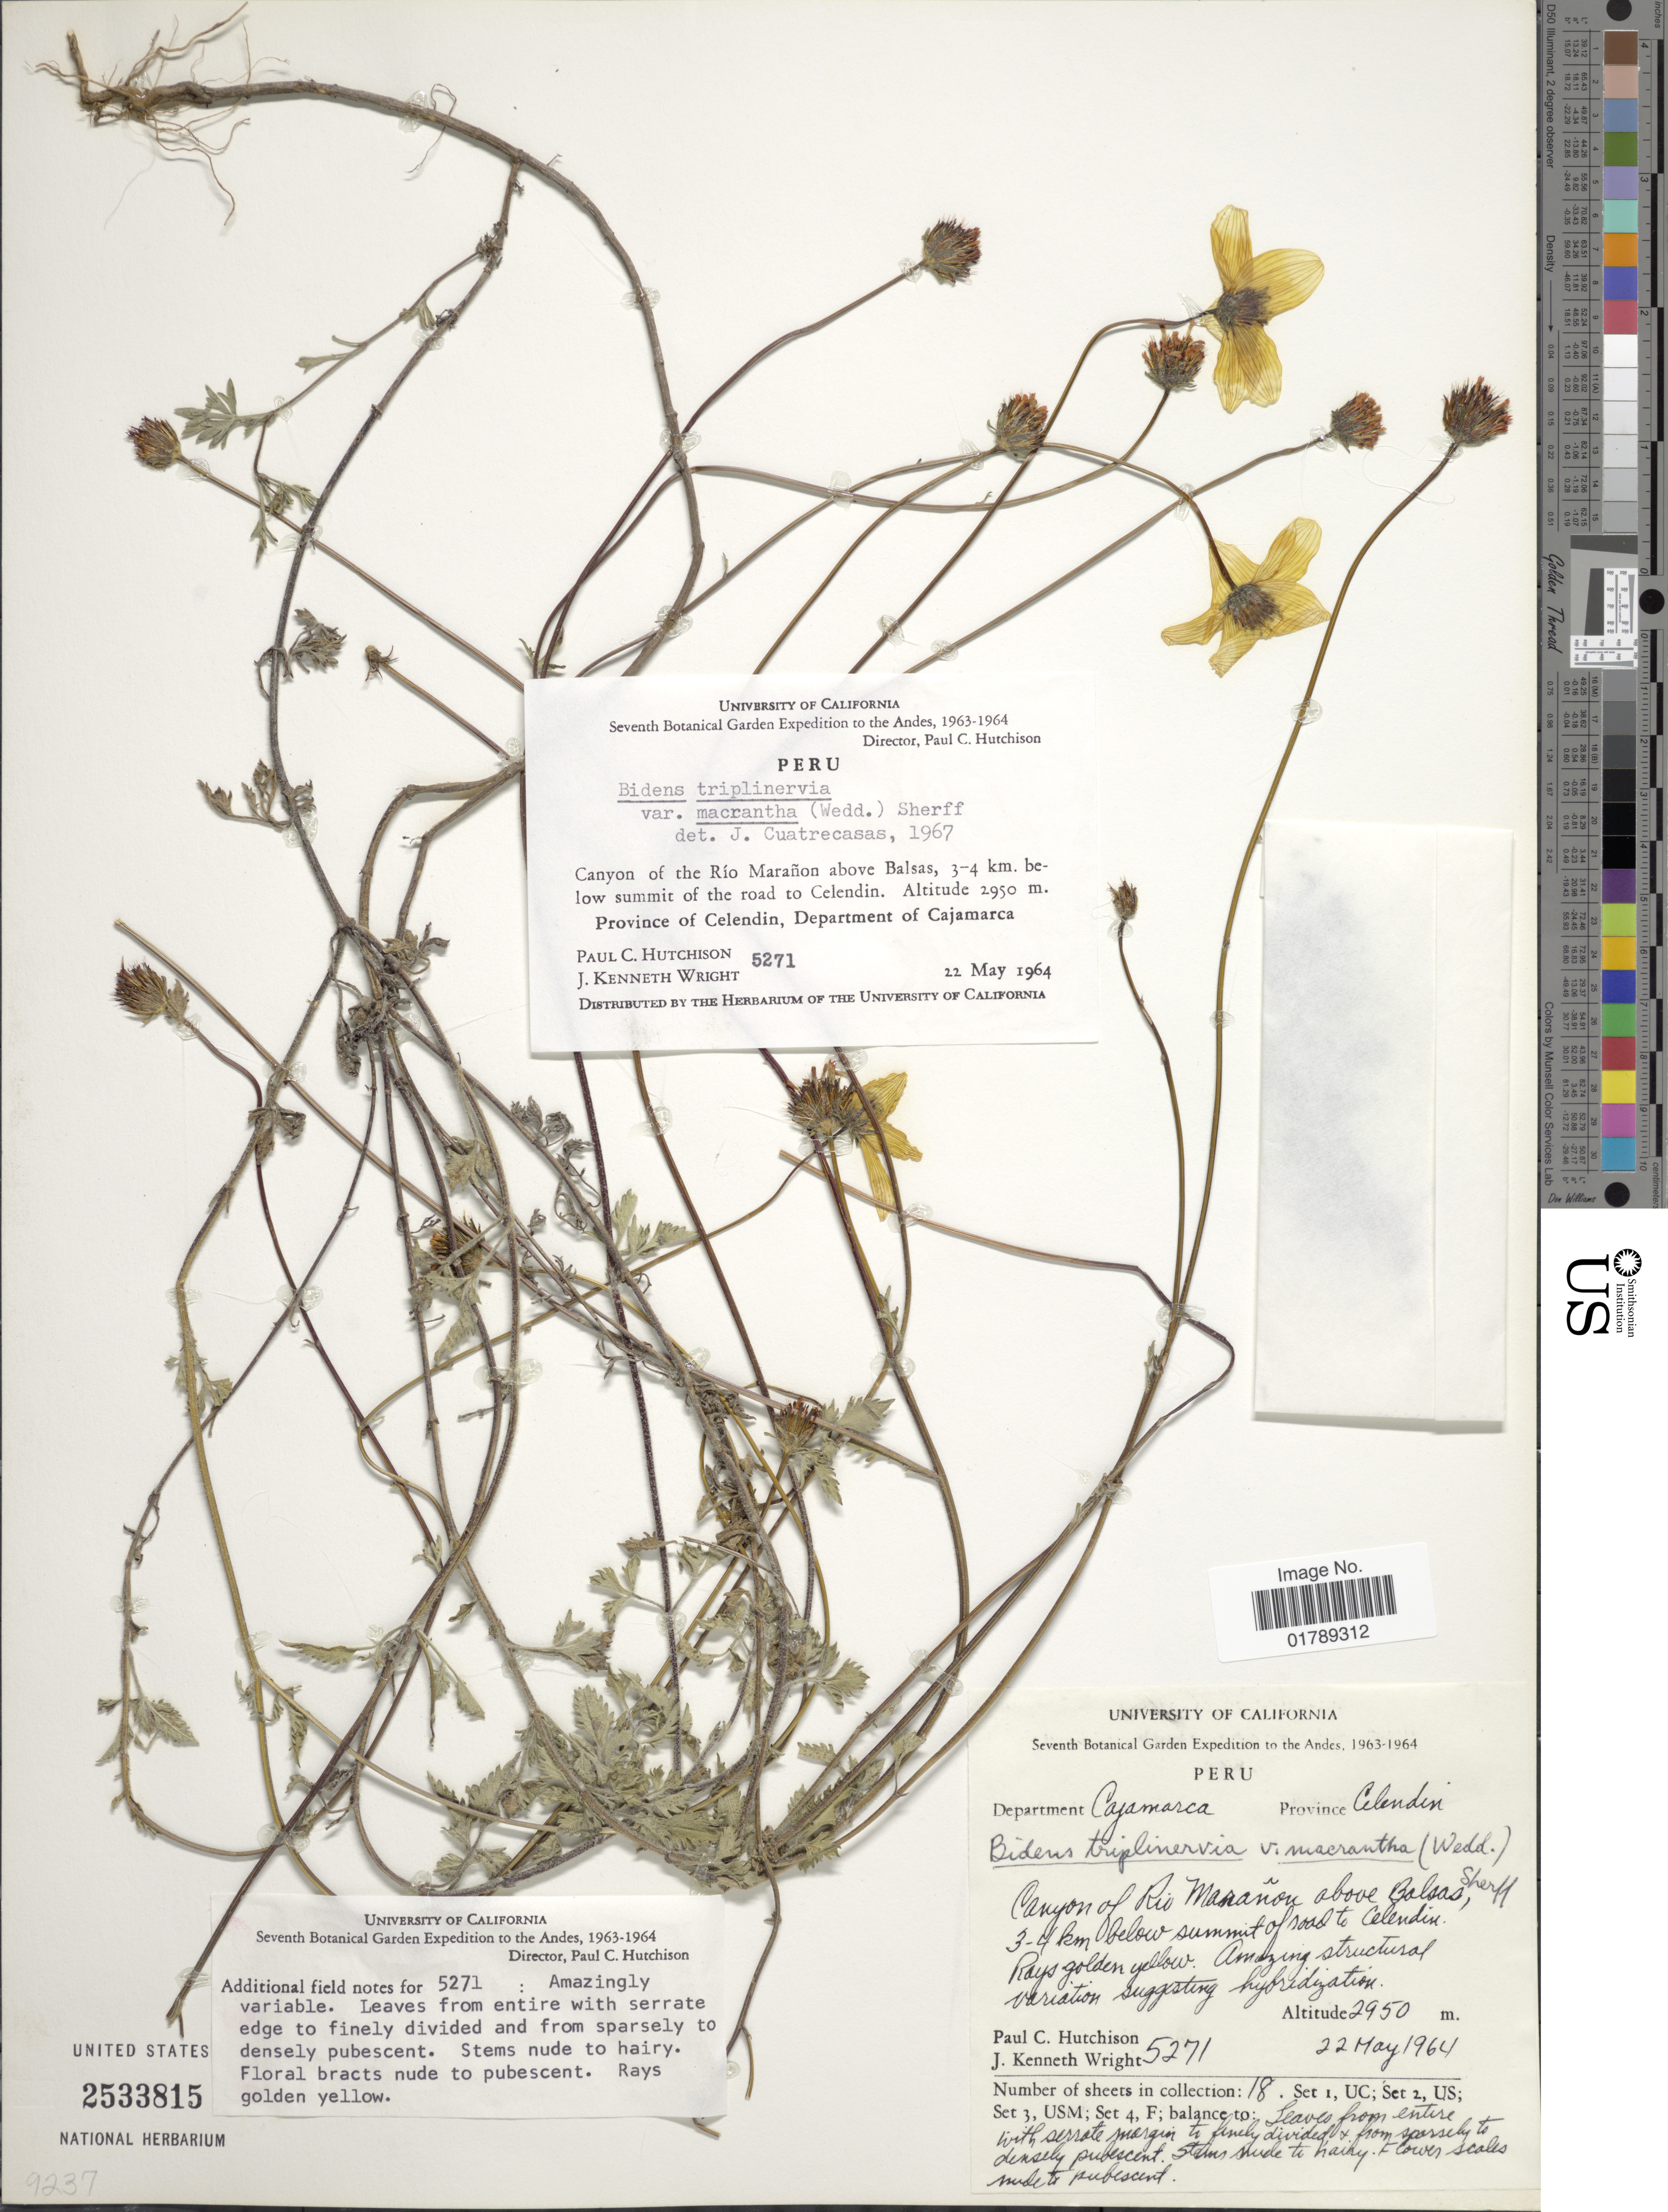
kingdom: Plantae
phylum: Tracheophyta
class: Magnoliopsida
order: Asterales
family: Asteraceae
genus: Bidens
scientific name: Bidens triplinervia var. macrantha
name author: (Wedd.) Sherff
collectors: P. C. Hutchison & J. K. Wright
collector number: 5271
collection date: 1964-05-22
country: Peru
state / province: Cajamarca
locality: Andes. Province Celendin. Canyon of Rio Marañon above Balsas, 3-4 km below summit of road to Celendin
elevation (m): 2950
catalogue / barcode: US 2533815